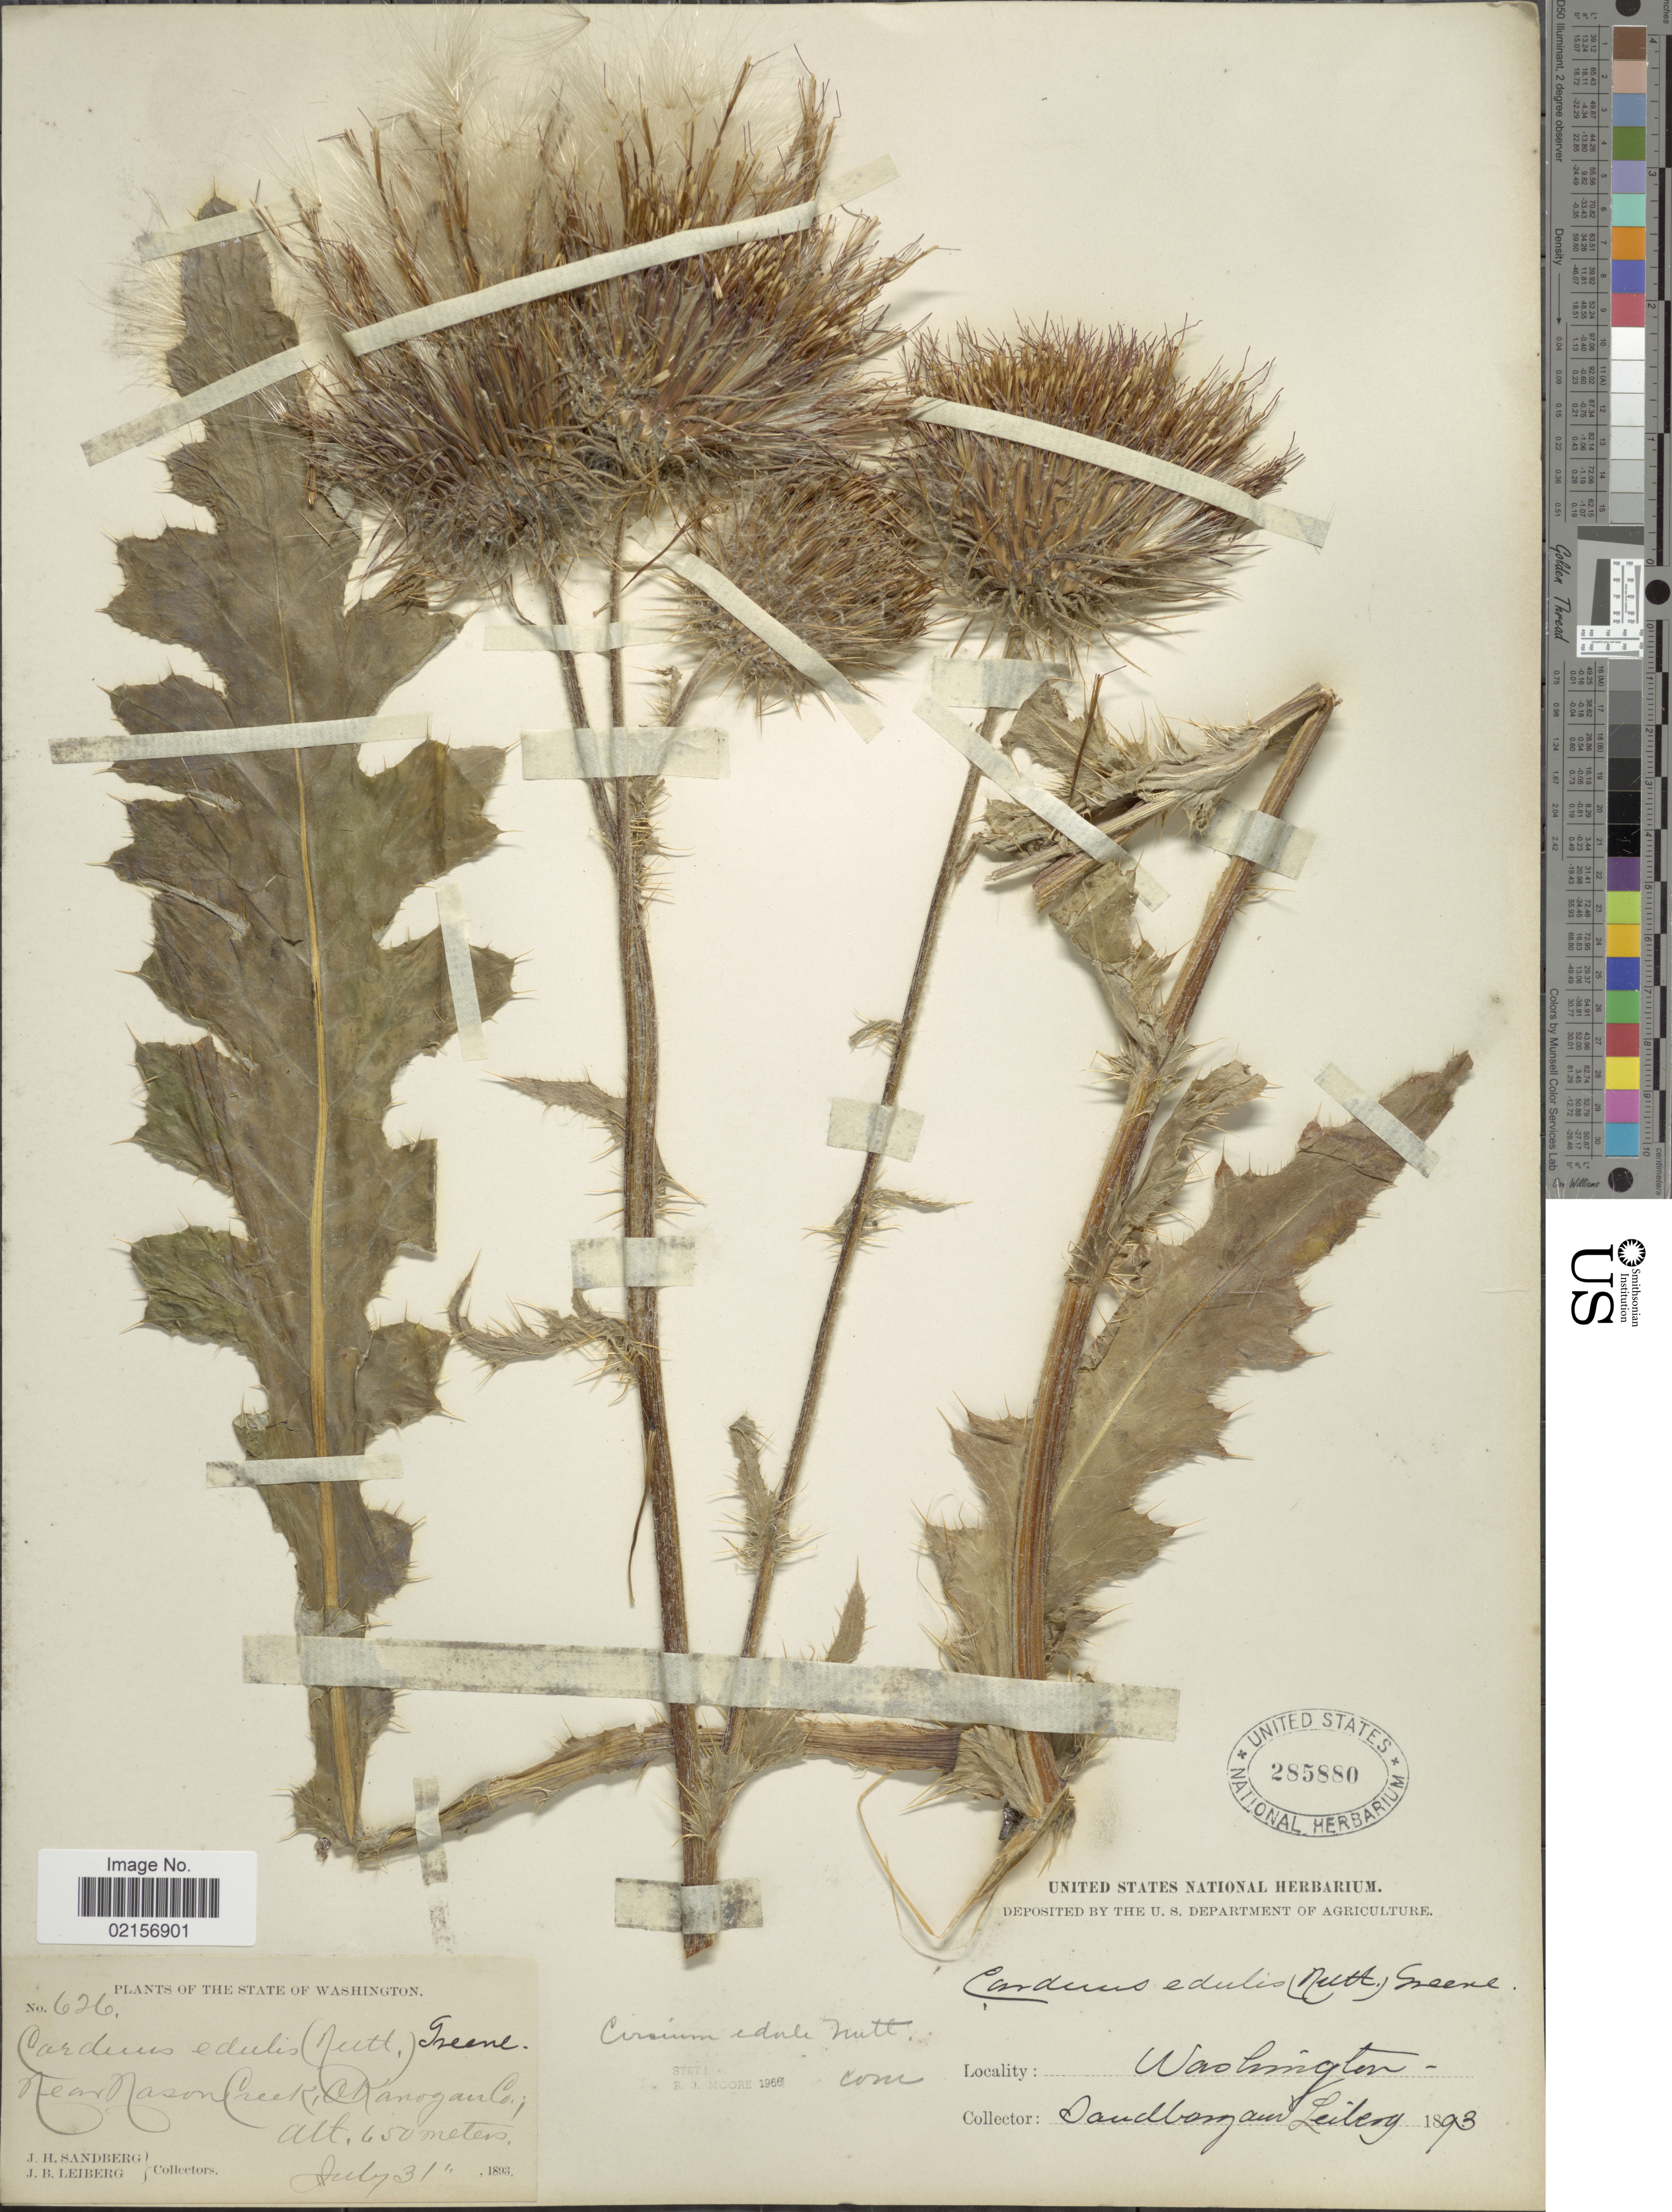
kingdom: Plantae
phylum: Tracheophyta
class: Magnoliopsida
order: Asterales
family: Asteraceae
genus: Cirsium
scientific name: Cirsium edule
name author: Nutt.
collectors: J. H. Sandberg & J. B. Leiberg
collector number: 626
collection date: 1893-07-31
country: United States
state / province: Washington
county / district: Okanogan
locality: Near Nason Creek, Okanogan Co.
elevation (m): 650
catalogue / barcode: US 285880